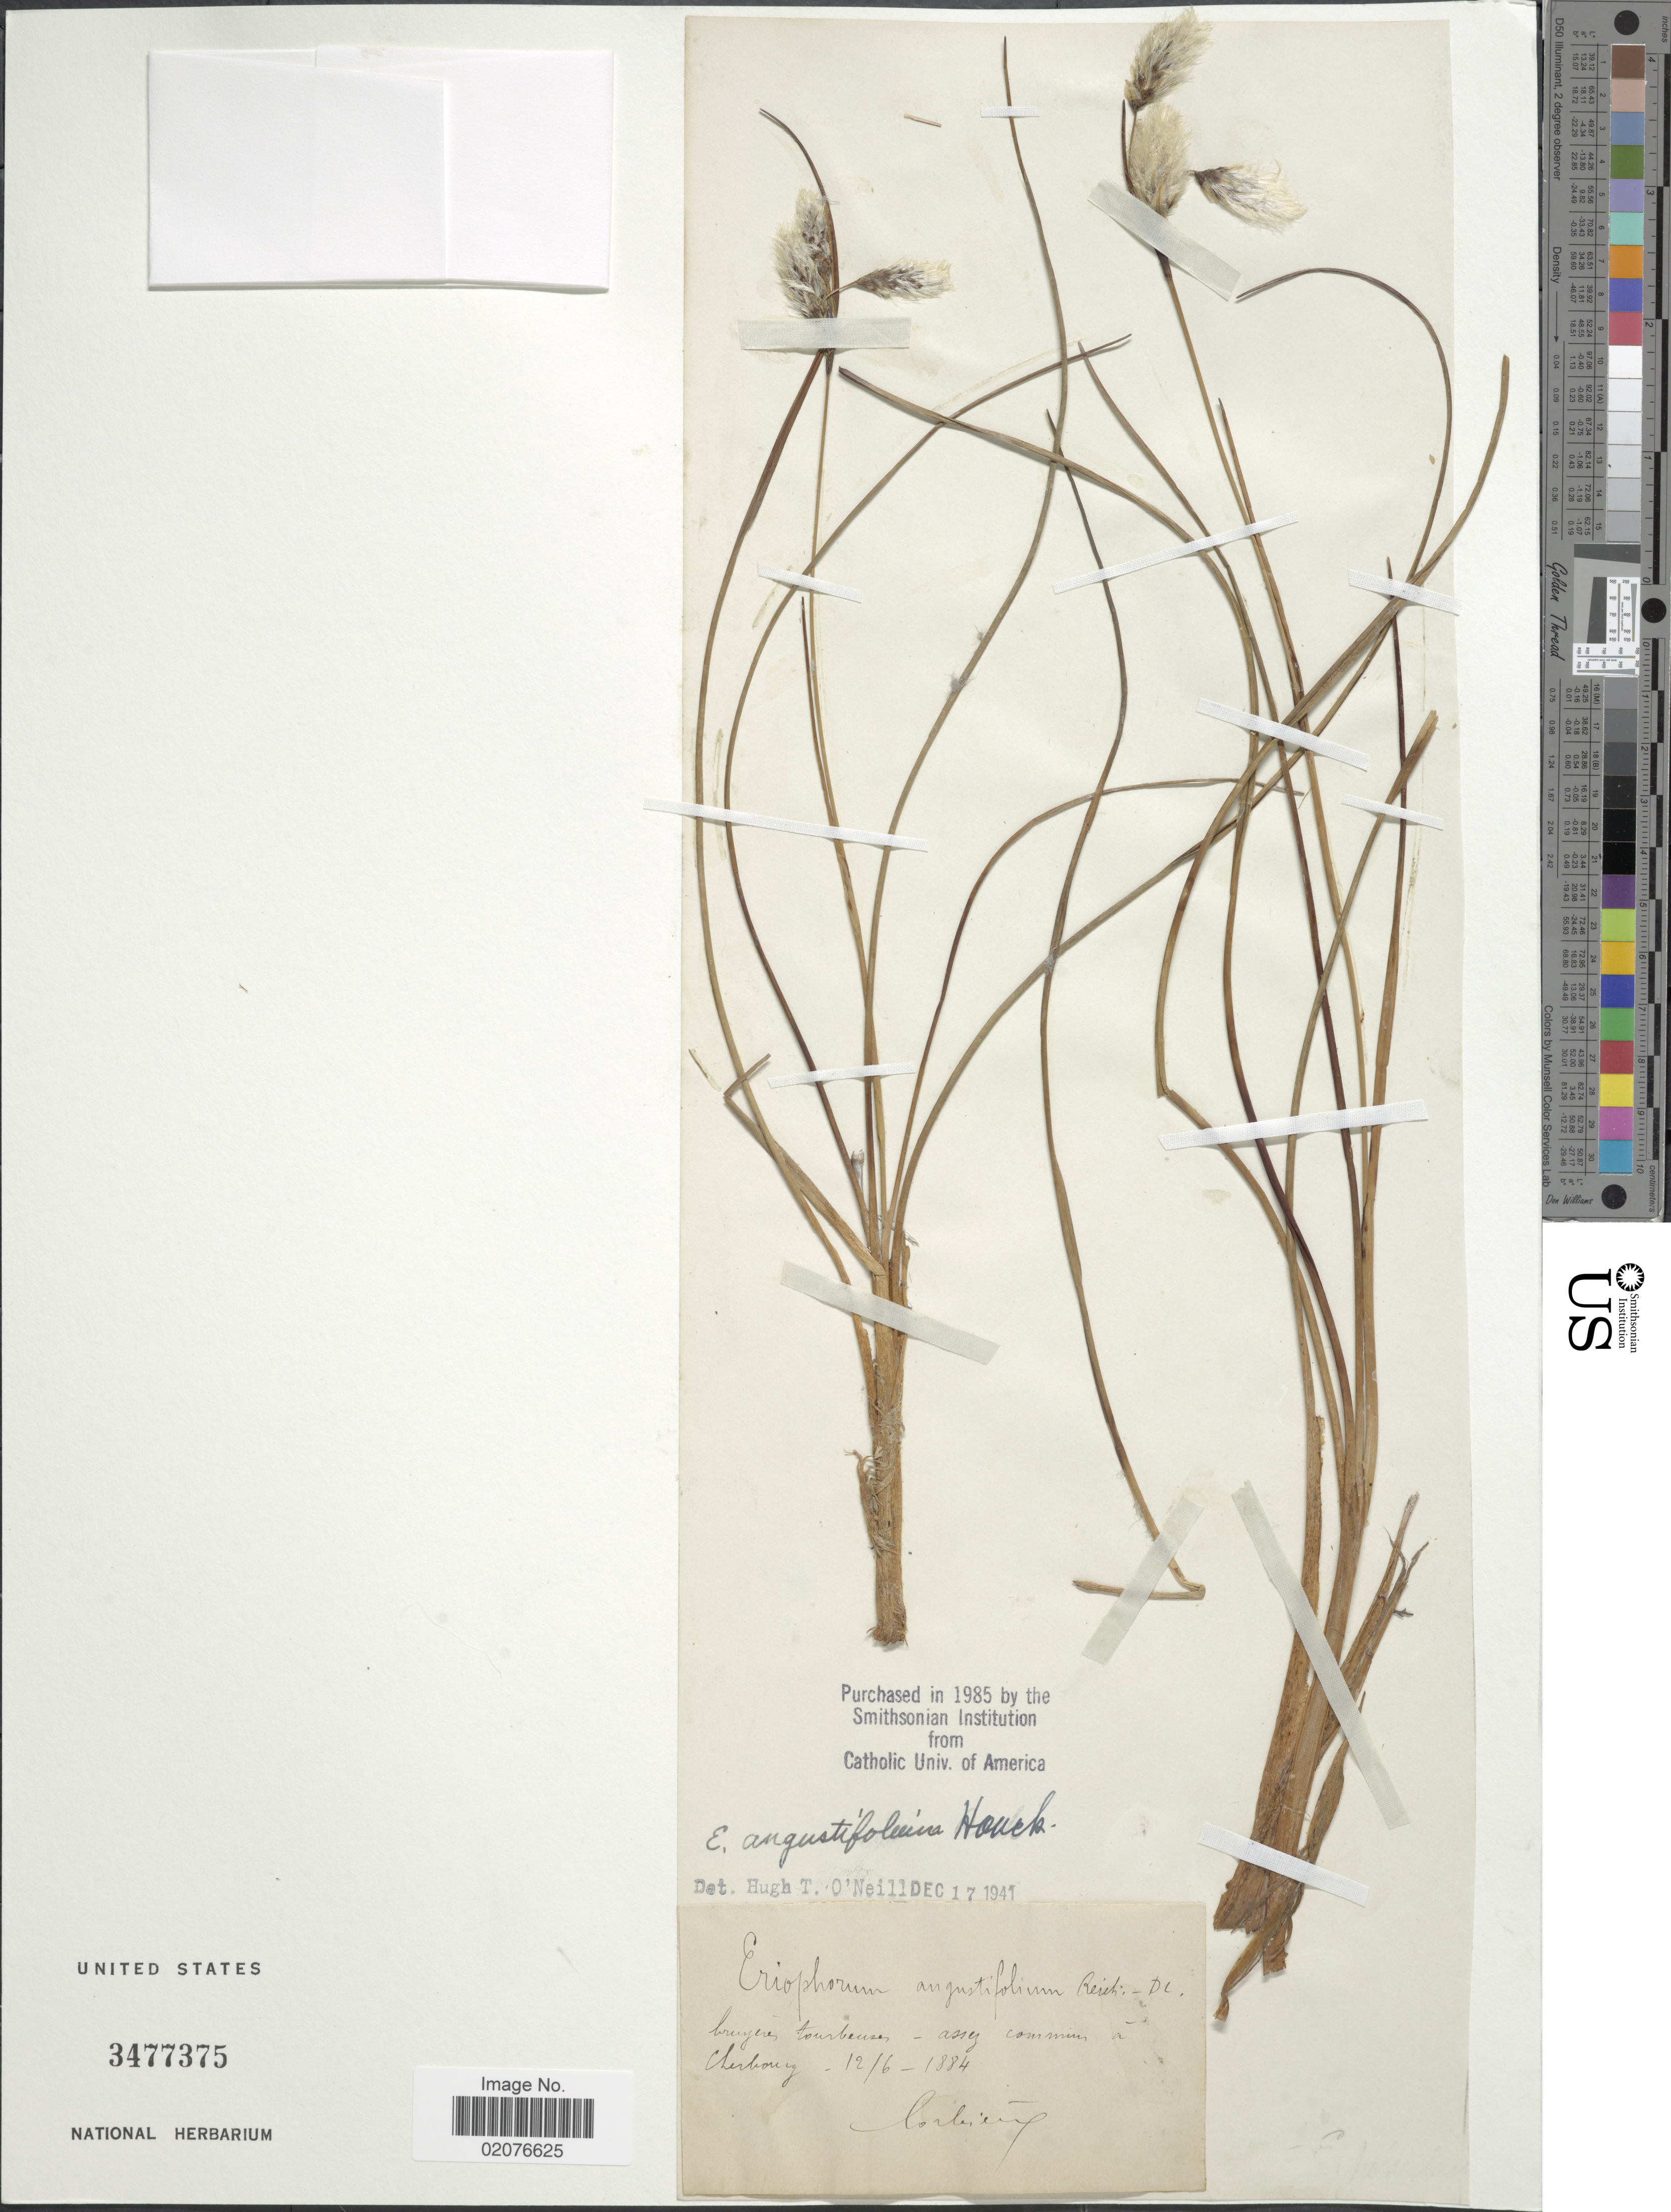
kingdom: Plantae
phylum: Tracheophyta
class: Liliopsida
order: Poales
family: Cyperaceae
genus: Eriophorum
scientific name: Eriophorum angustifolium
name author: Honck.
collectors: Corbiere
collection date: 1884-06-12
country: France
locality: Bruyeres tourbeuses - assey commun a Cherbourg [interpreted]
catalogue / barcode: US 3477375